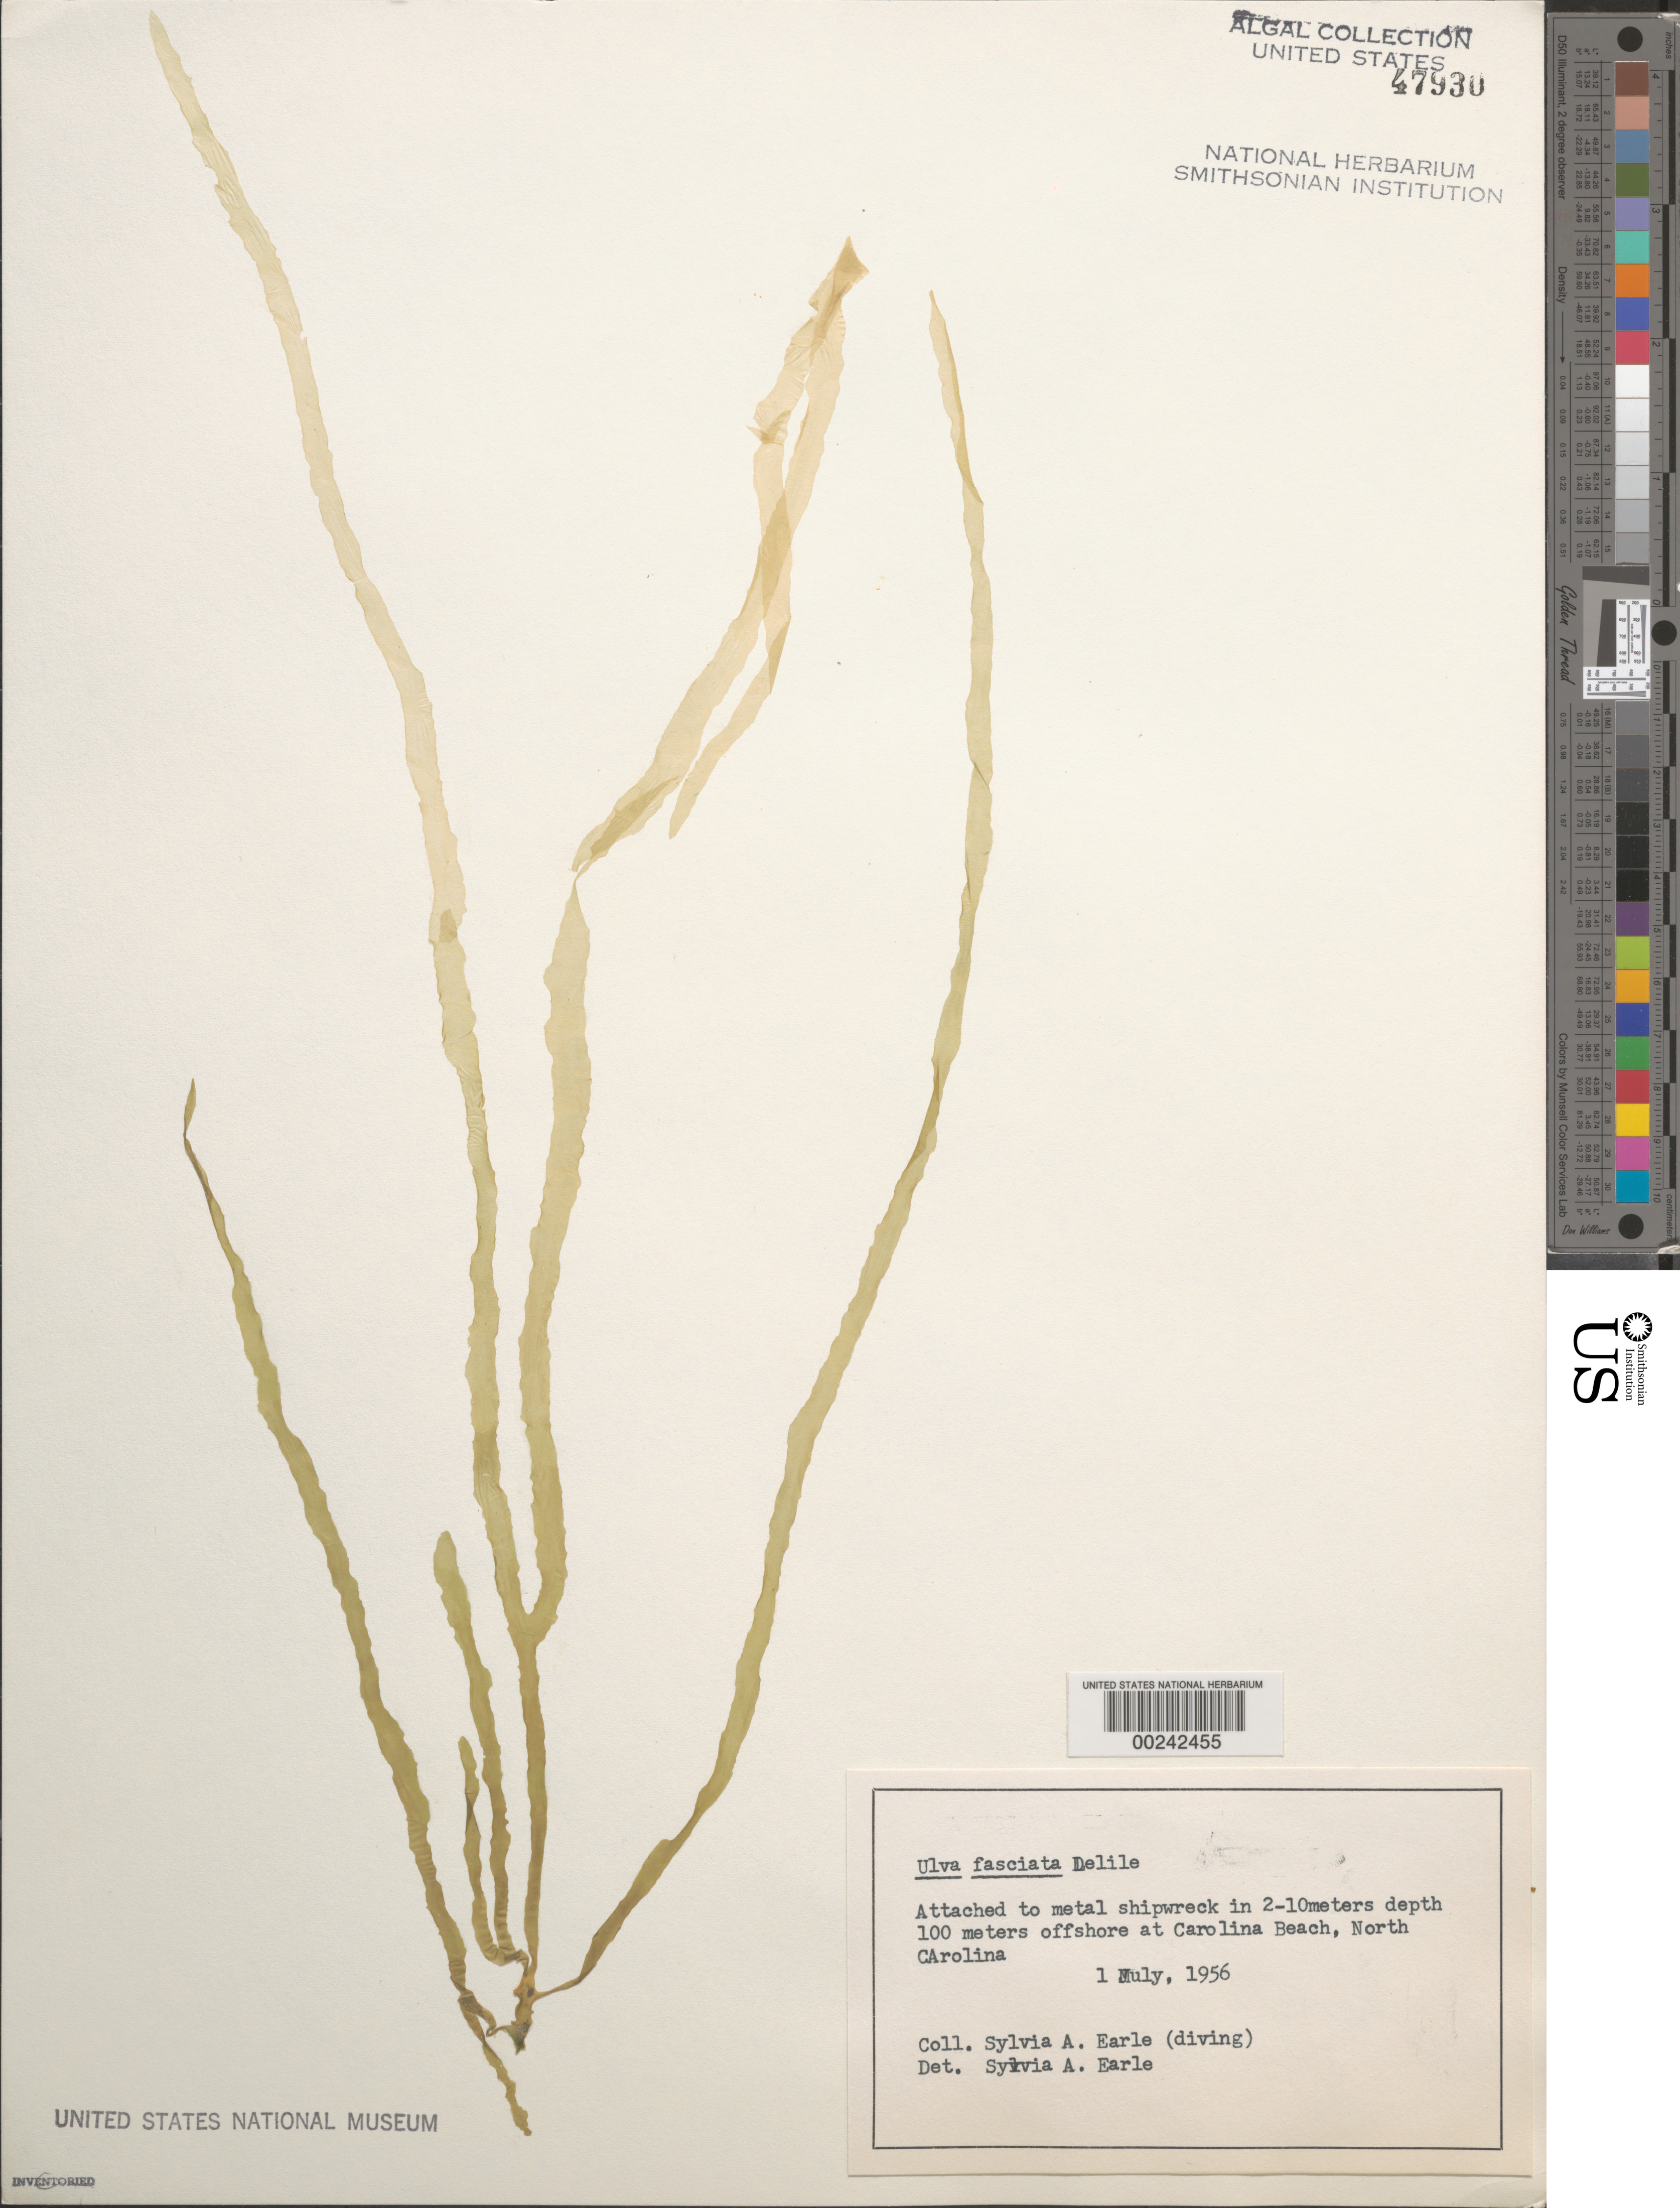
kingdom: Plantae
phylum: Chlorophyta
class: Ulvophyceae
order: Ulvales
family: Ulvaceae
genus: Ulva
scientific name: Ulva lactuca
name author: L.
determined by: Algae name updating Project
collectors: S. A. Earle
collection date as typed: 01 Jul 1956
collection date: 1956-07-01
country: United States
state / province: North Carolina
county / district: New Hanover County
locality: Carolina Beach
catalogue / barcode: US 47930